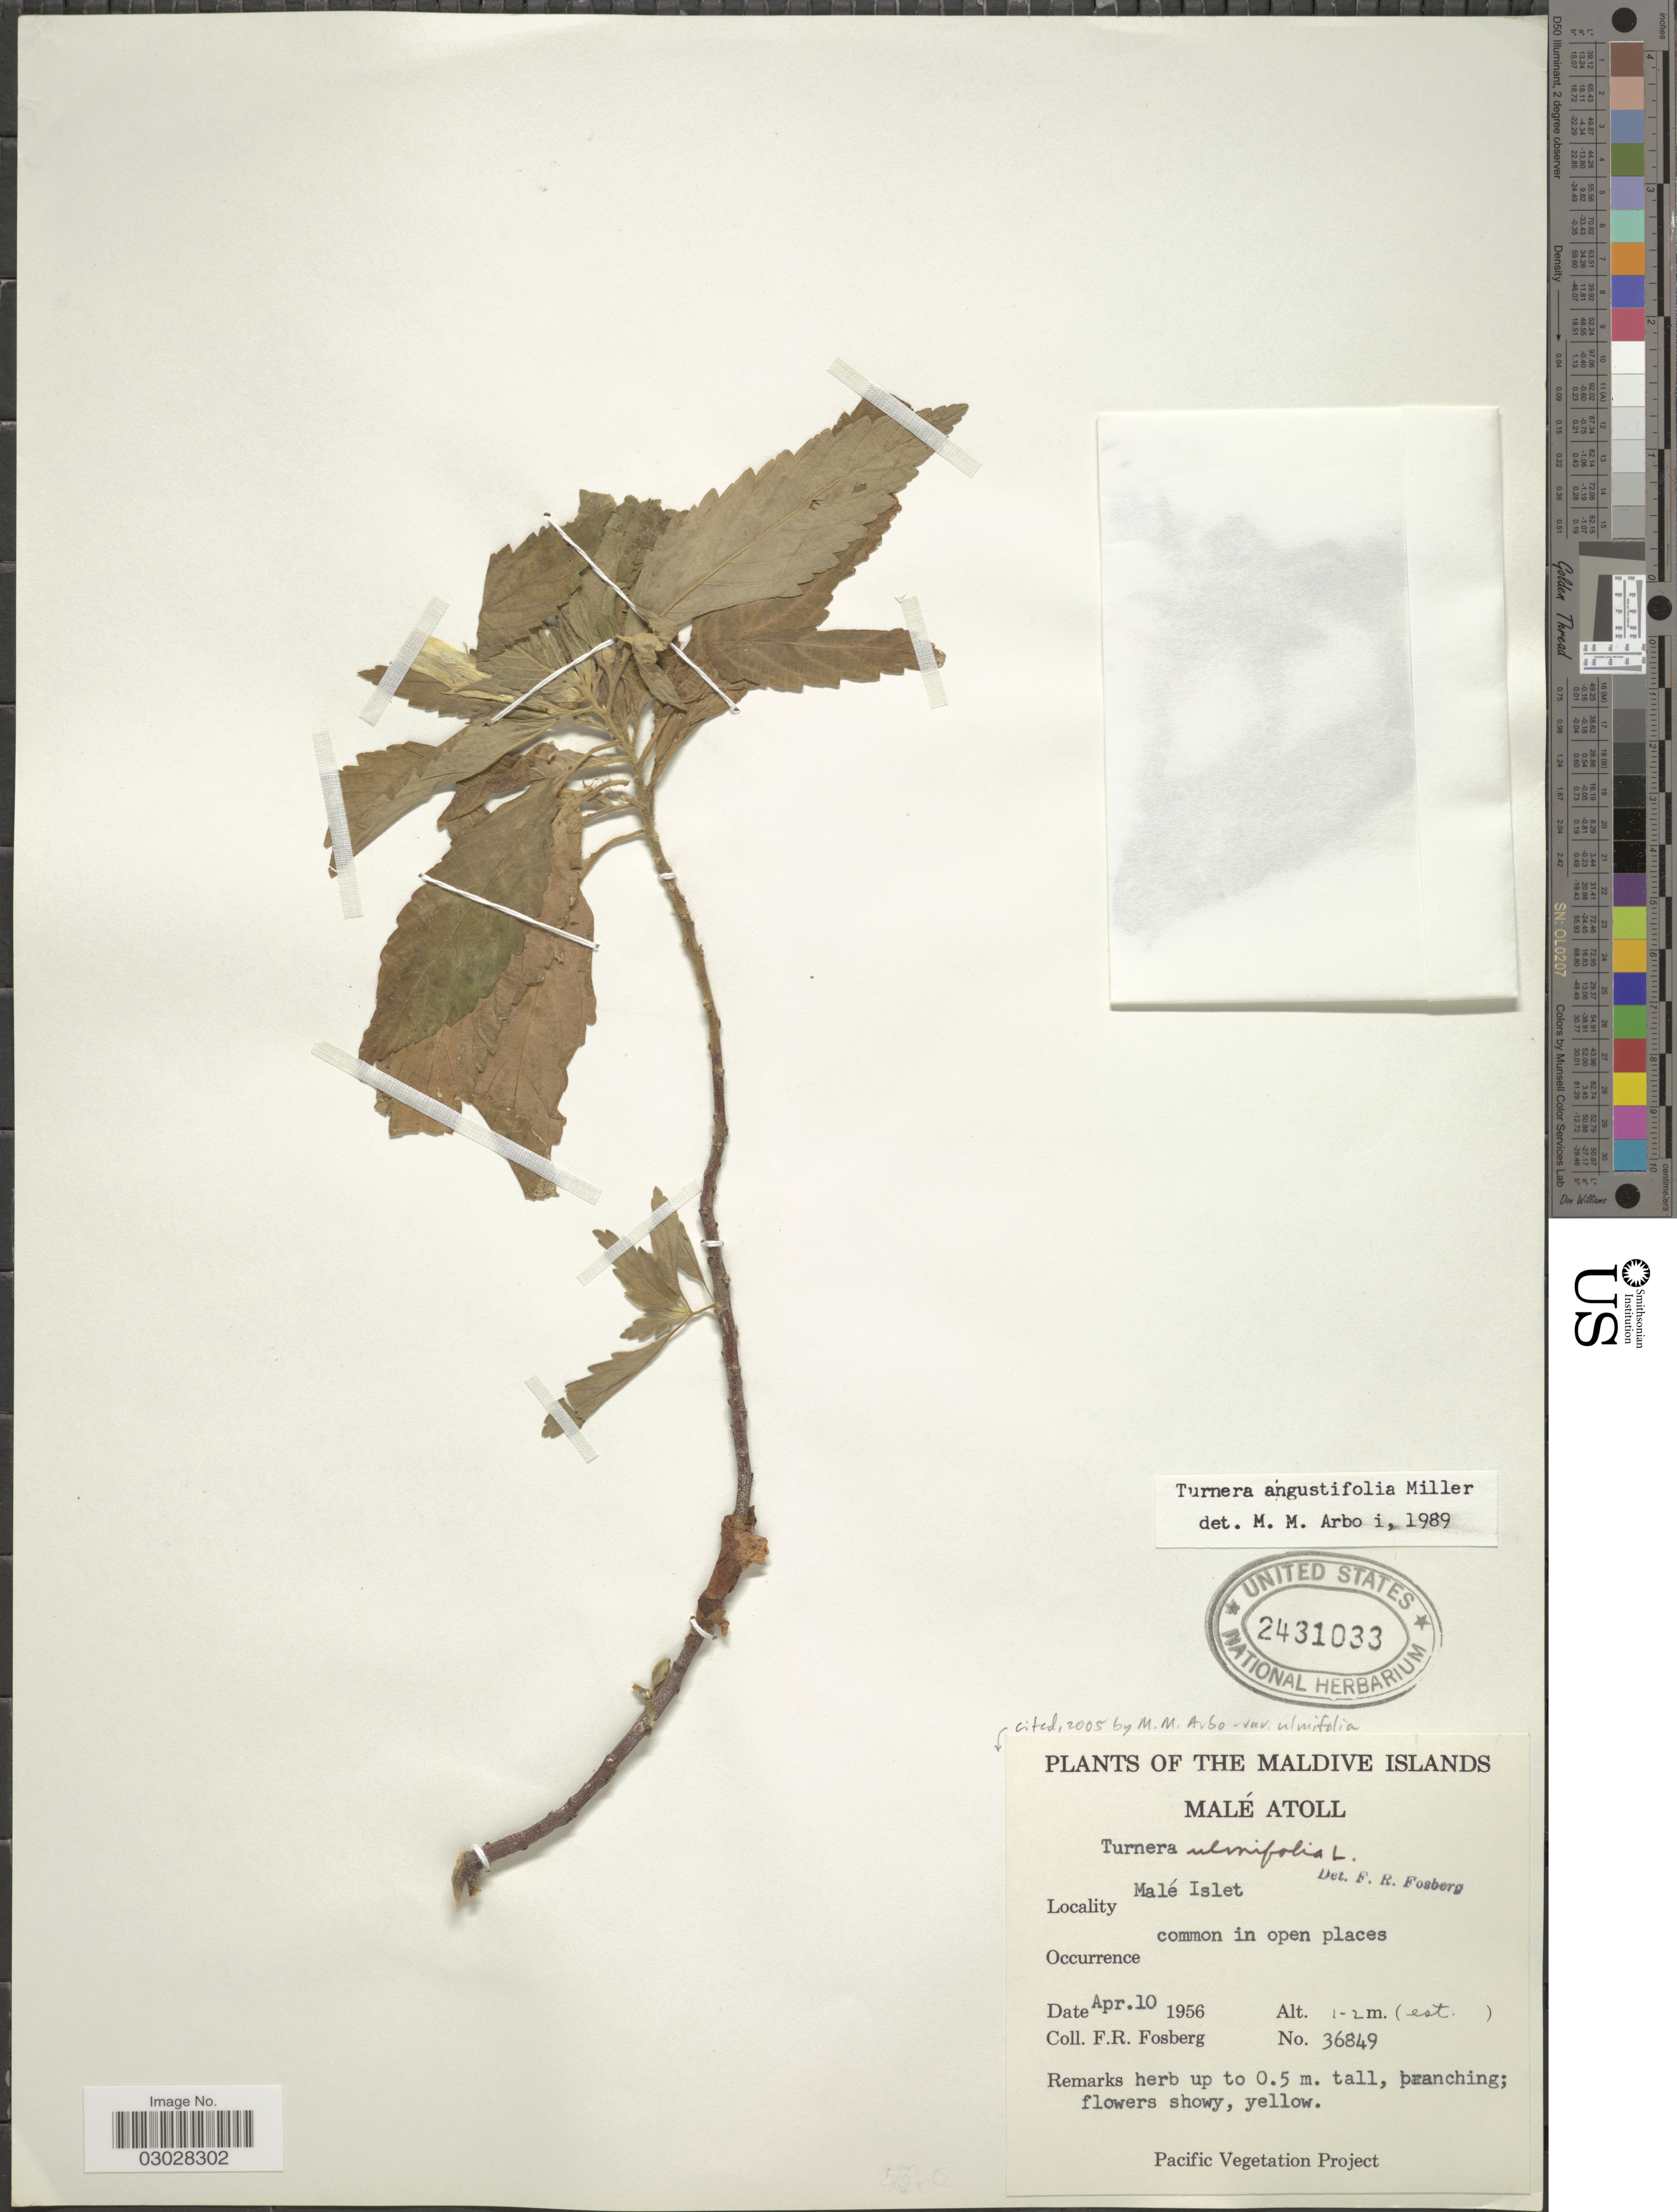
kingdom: Plantae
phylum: Tracheophyta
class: Magnoliopsida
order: Malpighiales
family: Turneraceae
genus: Turnera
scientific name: Turnera ulmifolia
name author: L.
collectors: F. R. Fosberg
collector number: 36849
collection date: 1956-04-10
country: Maldive Islands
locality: Malé Atoll. Malé Islet.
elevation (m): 1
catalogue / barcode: US 2431033